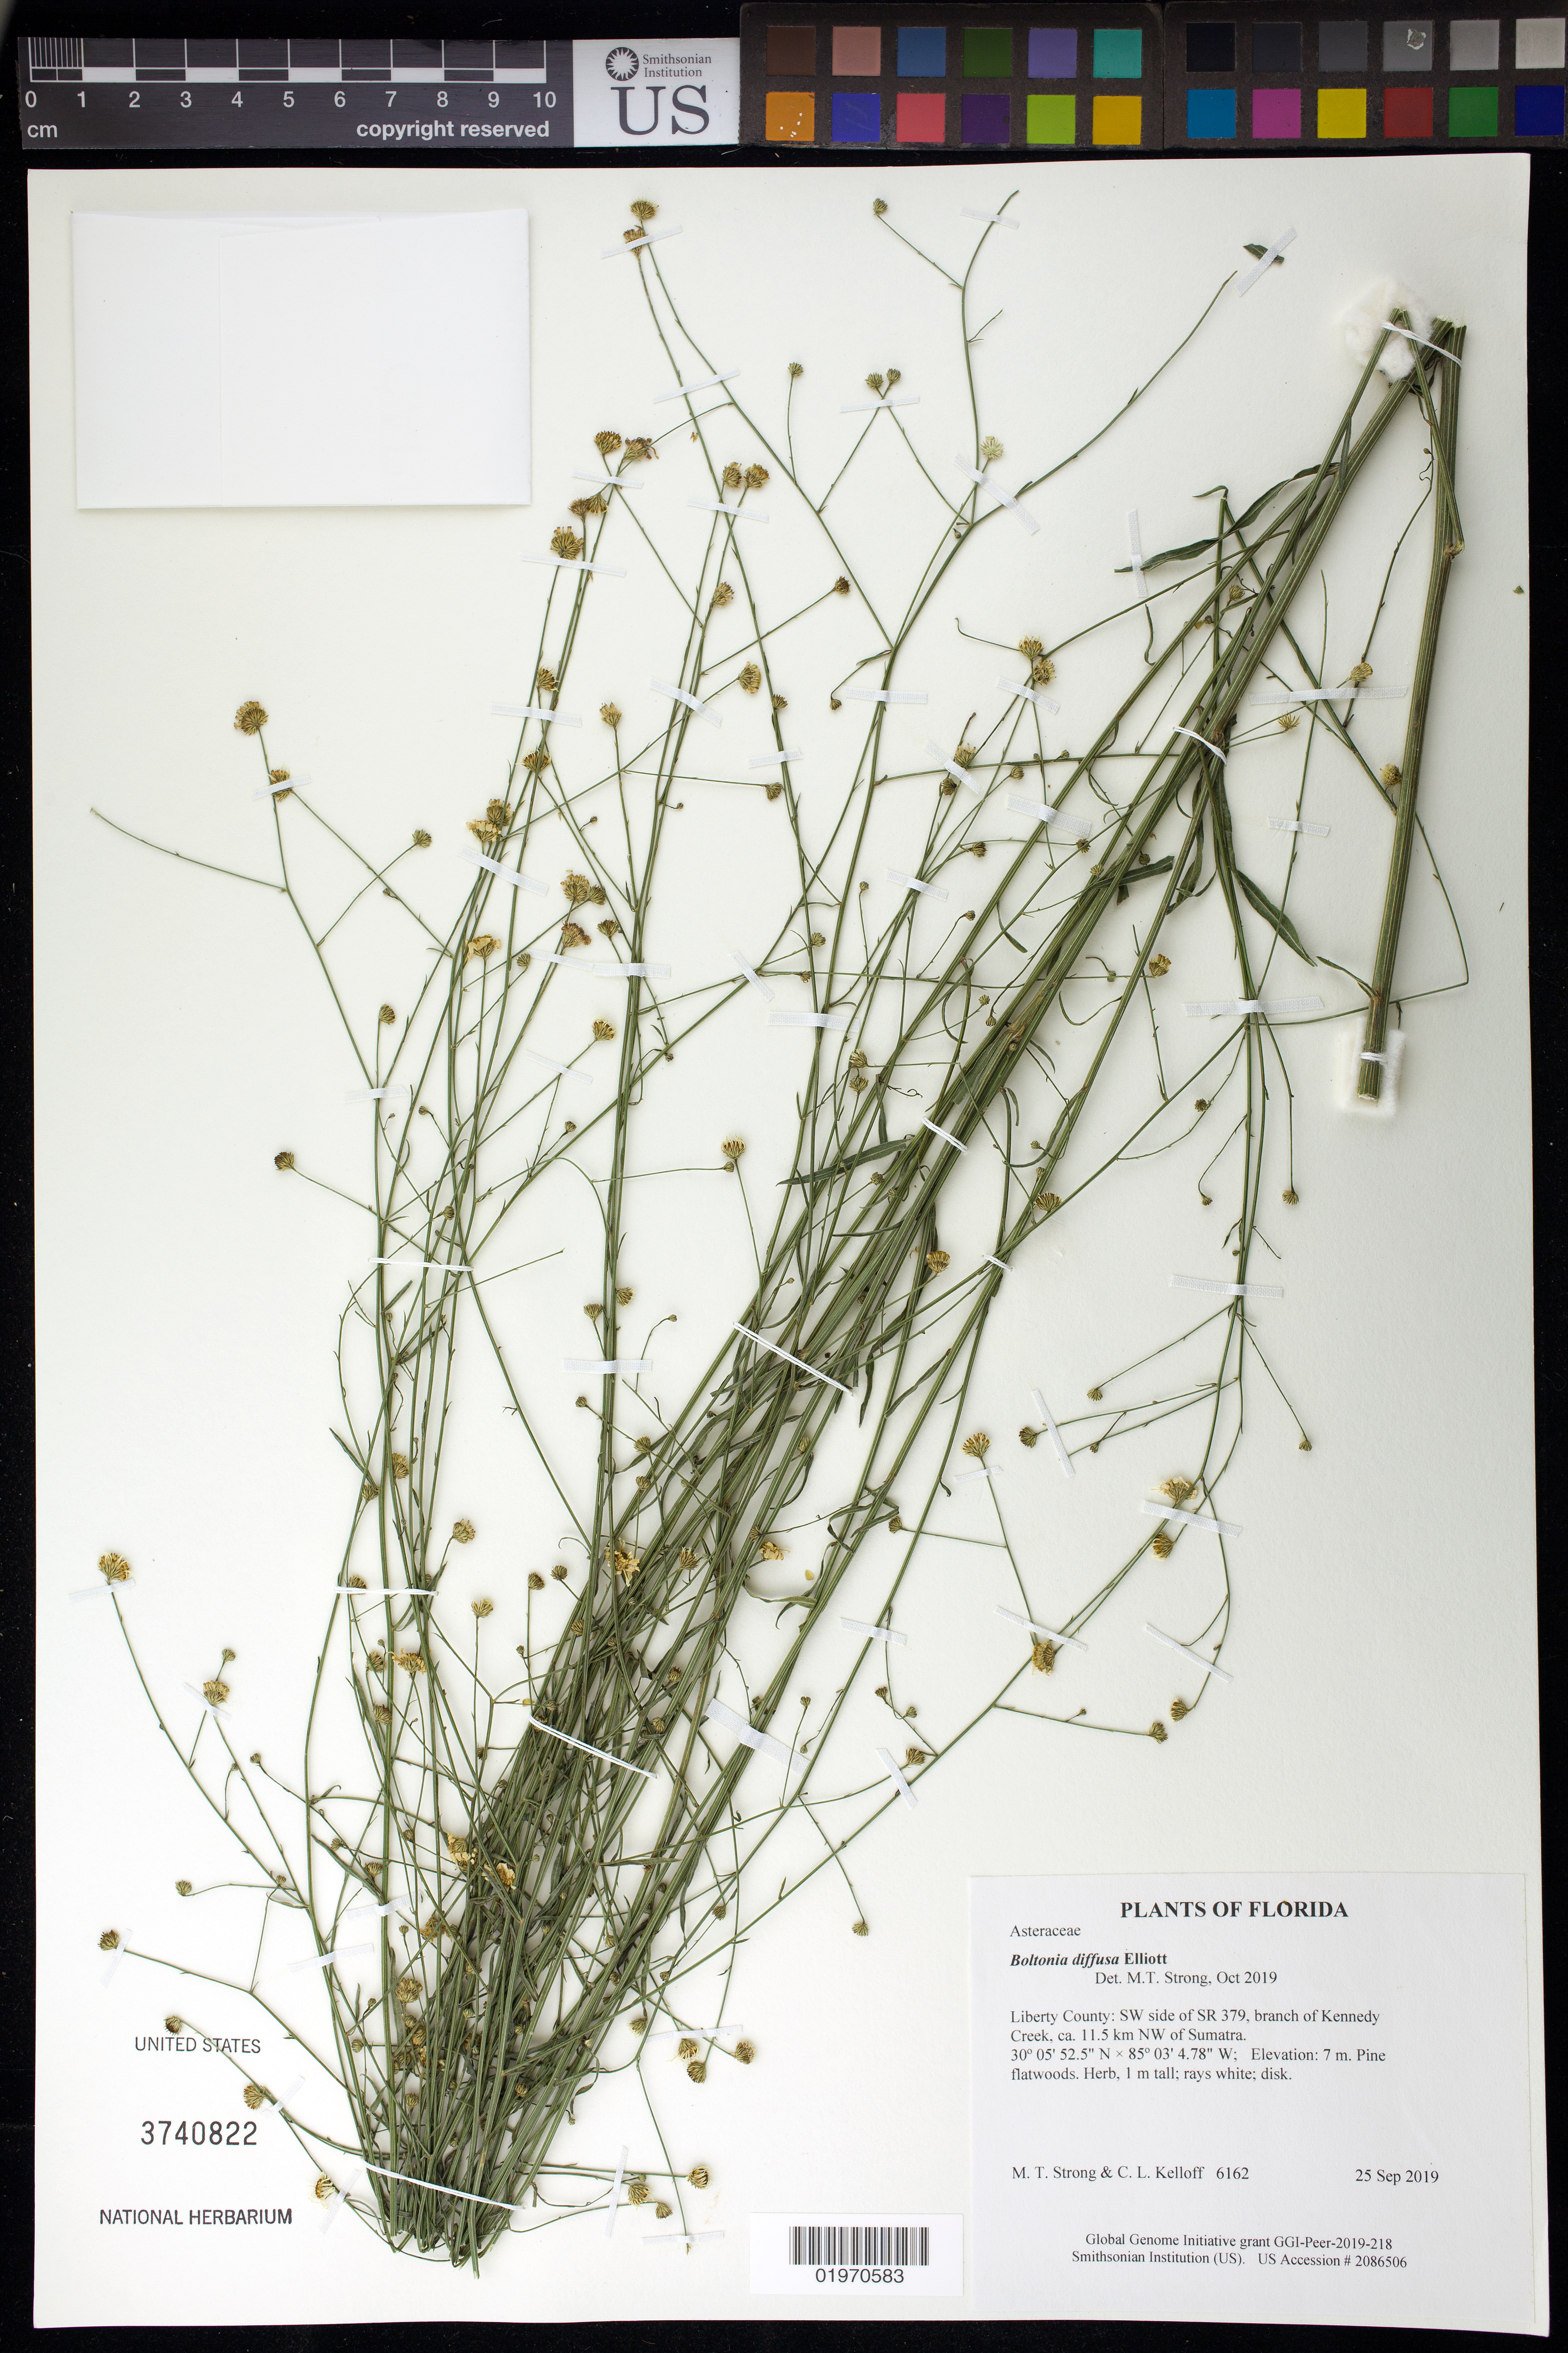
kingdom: Plantae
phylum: Tracheophyta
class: Magnoliopsida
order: Asterales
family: Asteraceae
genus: Boltonia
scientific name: Boltonia diffusa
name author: Elliott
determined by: Strong, Mark T., (BOT), Smithsonian Institution - National Museum of Natural History (UNITED STATES)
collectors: M. T. Strong & C. L. Kelloff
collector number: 6162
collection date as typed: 25 Sep 2019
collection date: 2019-09-25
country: United States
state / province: Florida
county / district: Liberty County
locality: SW side of SR 379, branch of Kennedy Creek, ca. 11.5 km NW of Sumatra.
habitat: Pine flatwoods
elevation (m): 7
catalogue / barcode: US 3740822